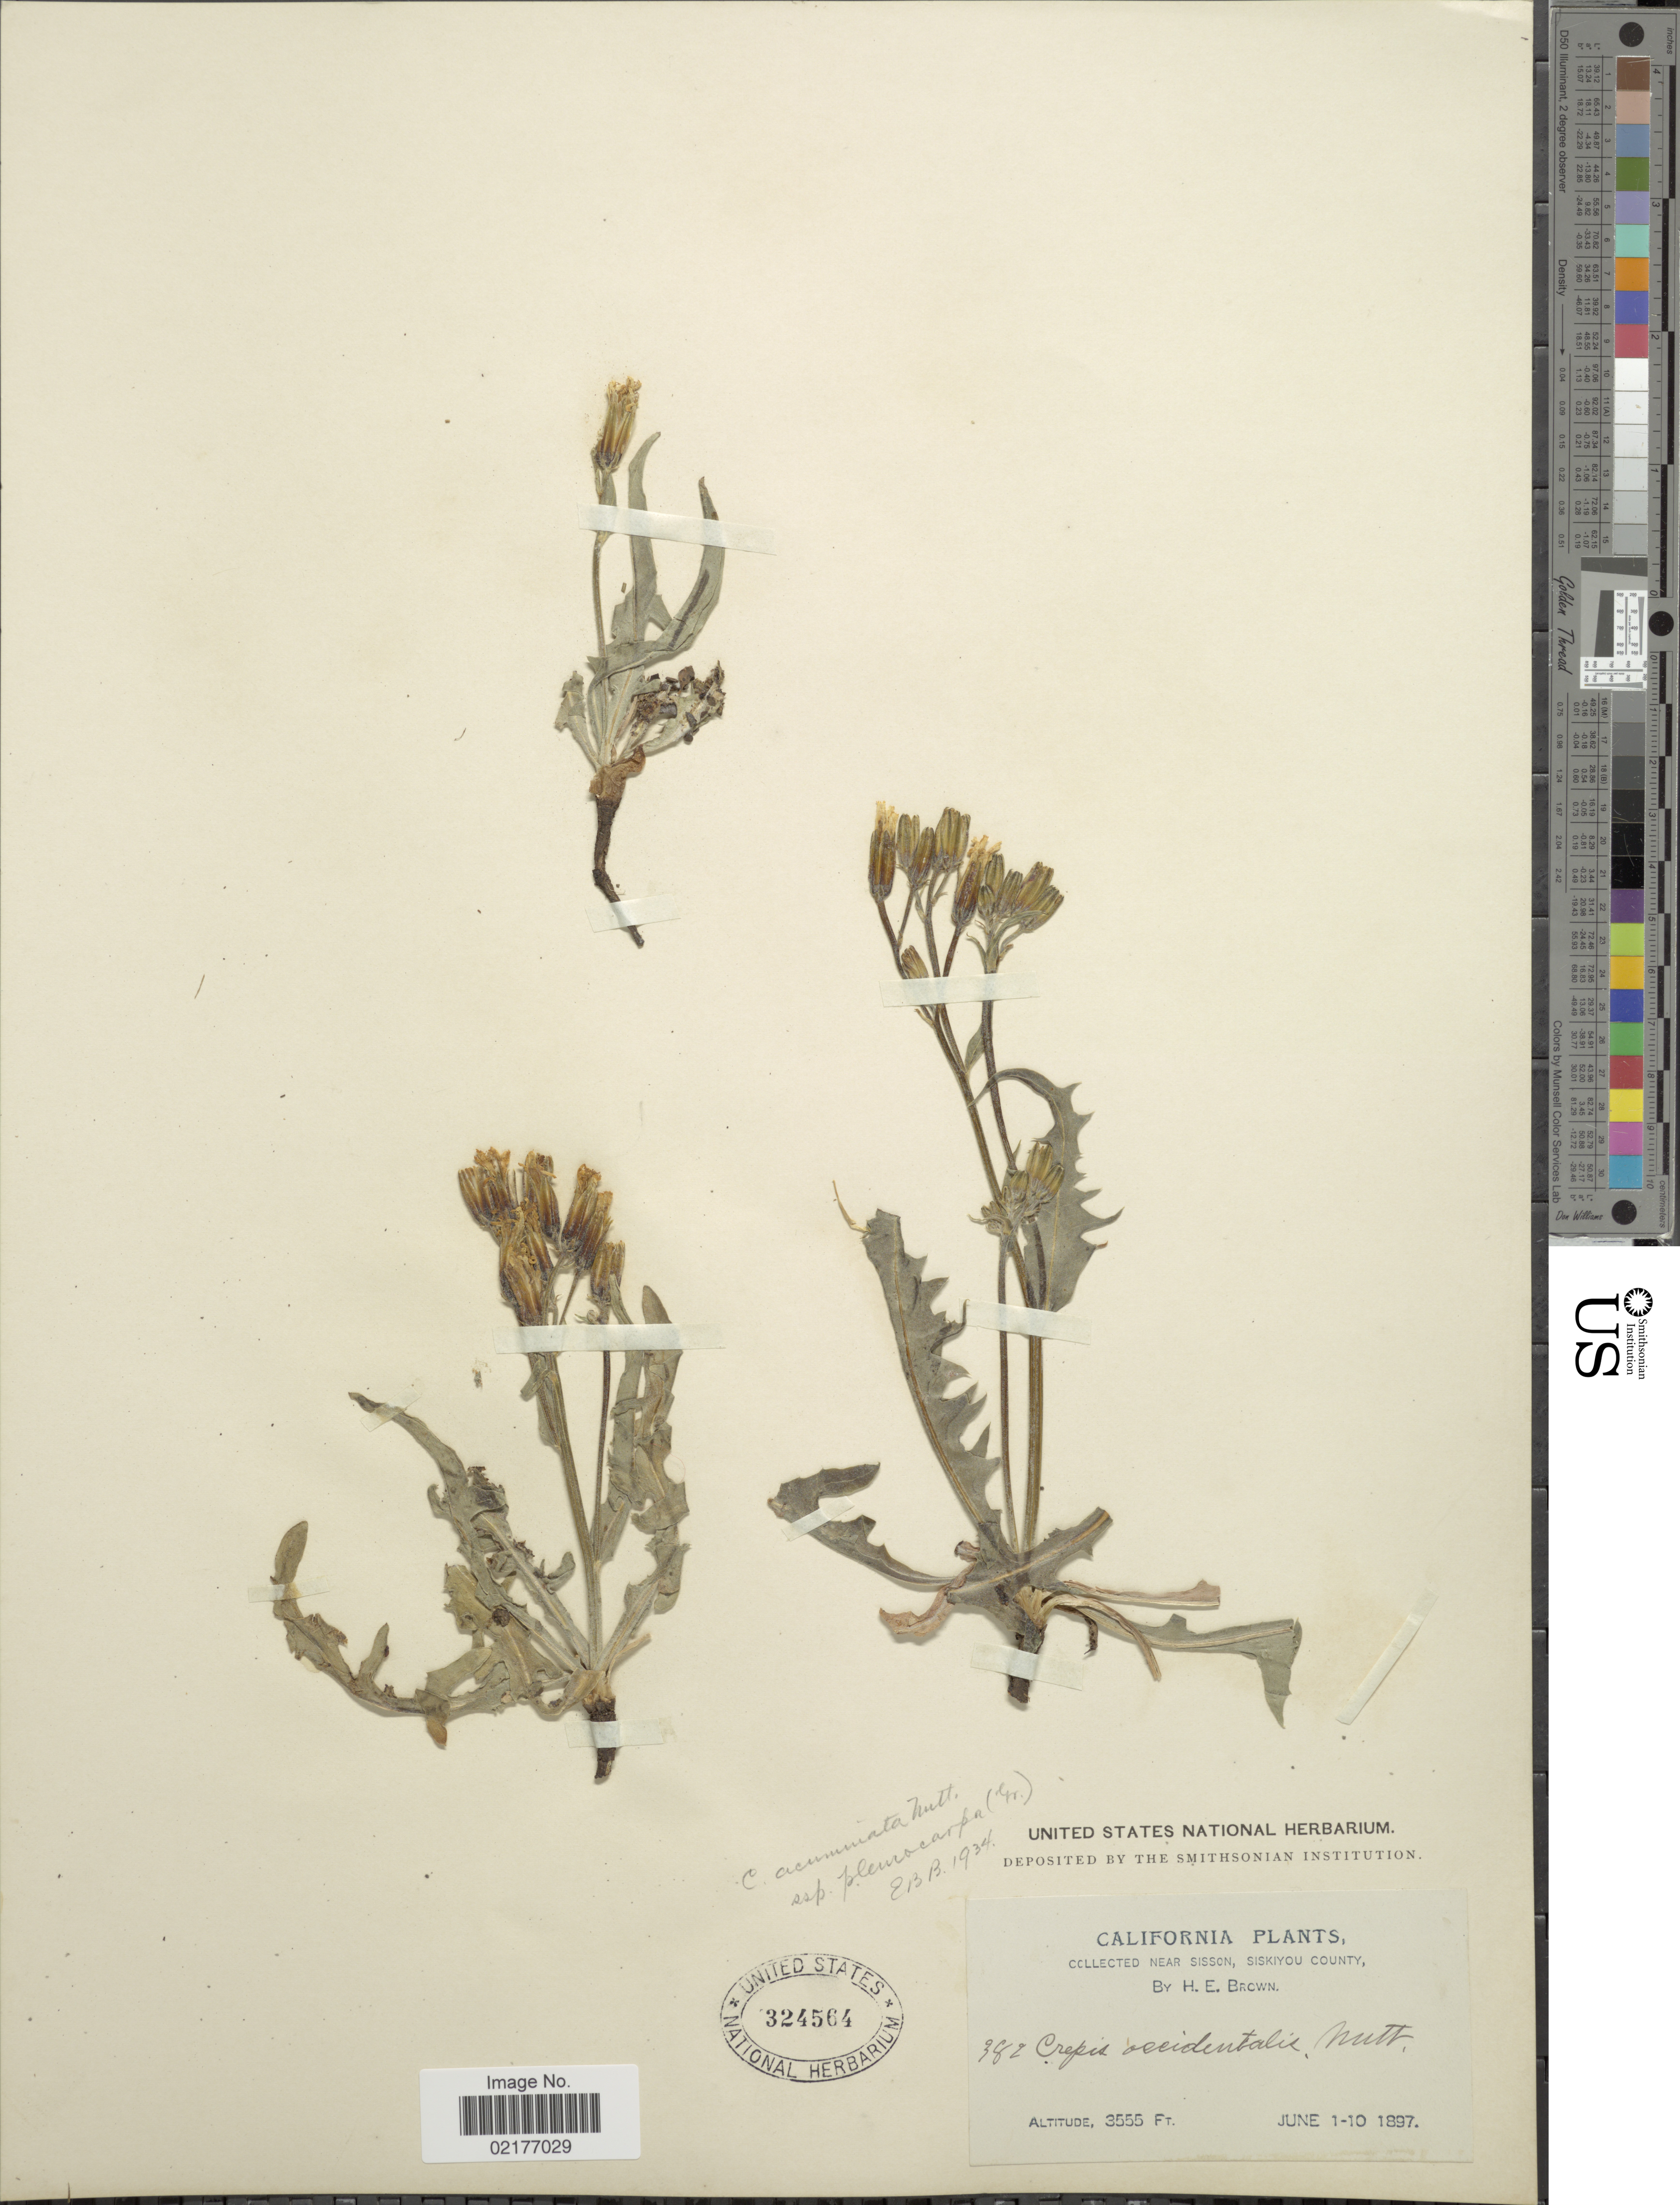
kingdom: Plantae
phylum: Tracheophyta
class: Magnoliopsida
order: Asterales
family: Asteraceae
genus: Crepis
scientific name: Crepis pleurocarpa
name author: A. Gray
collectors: H. E. Brown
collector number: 382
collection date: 1897-06-01/1897-06-10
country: United States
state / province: California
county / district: Siskiyou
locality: Near Sisson, Siskiyou County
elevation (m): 1084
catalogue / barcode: US 324564